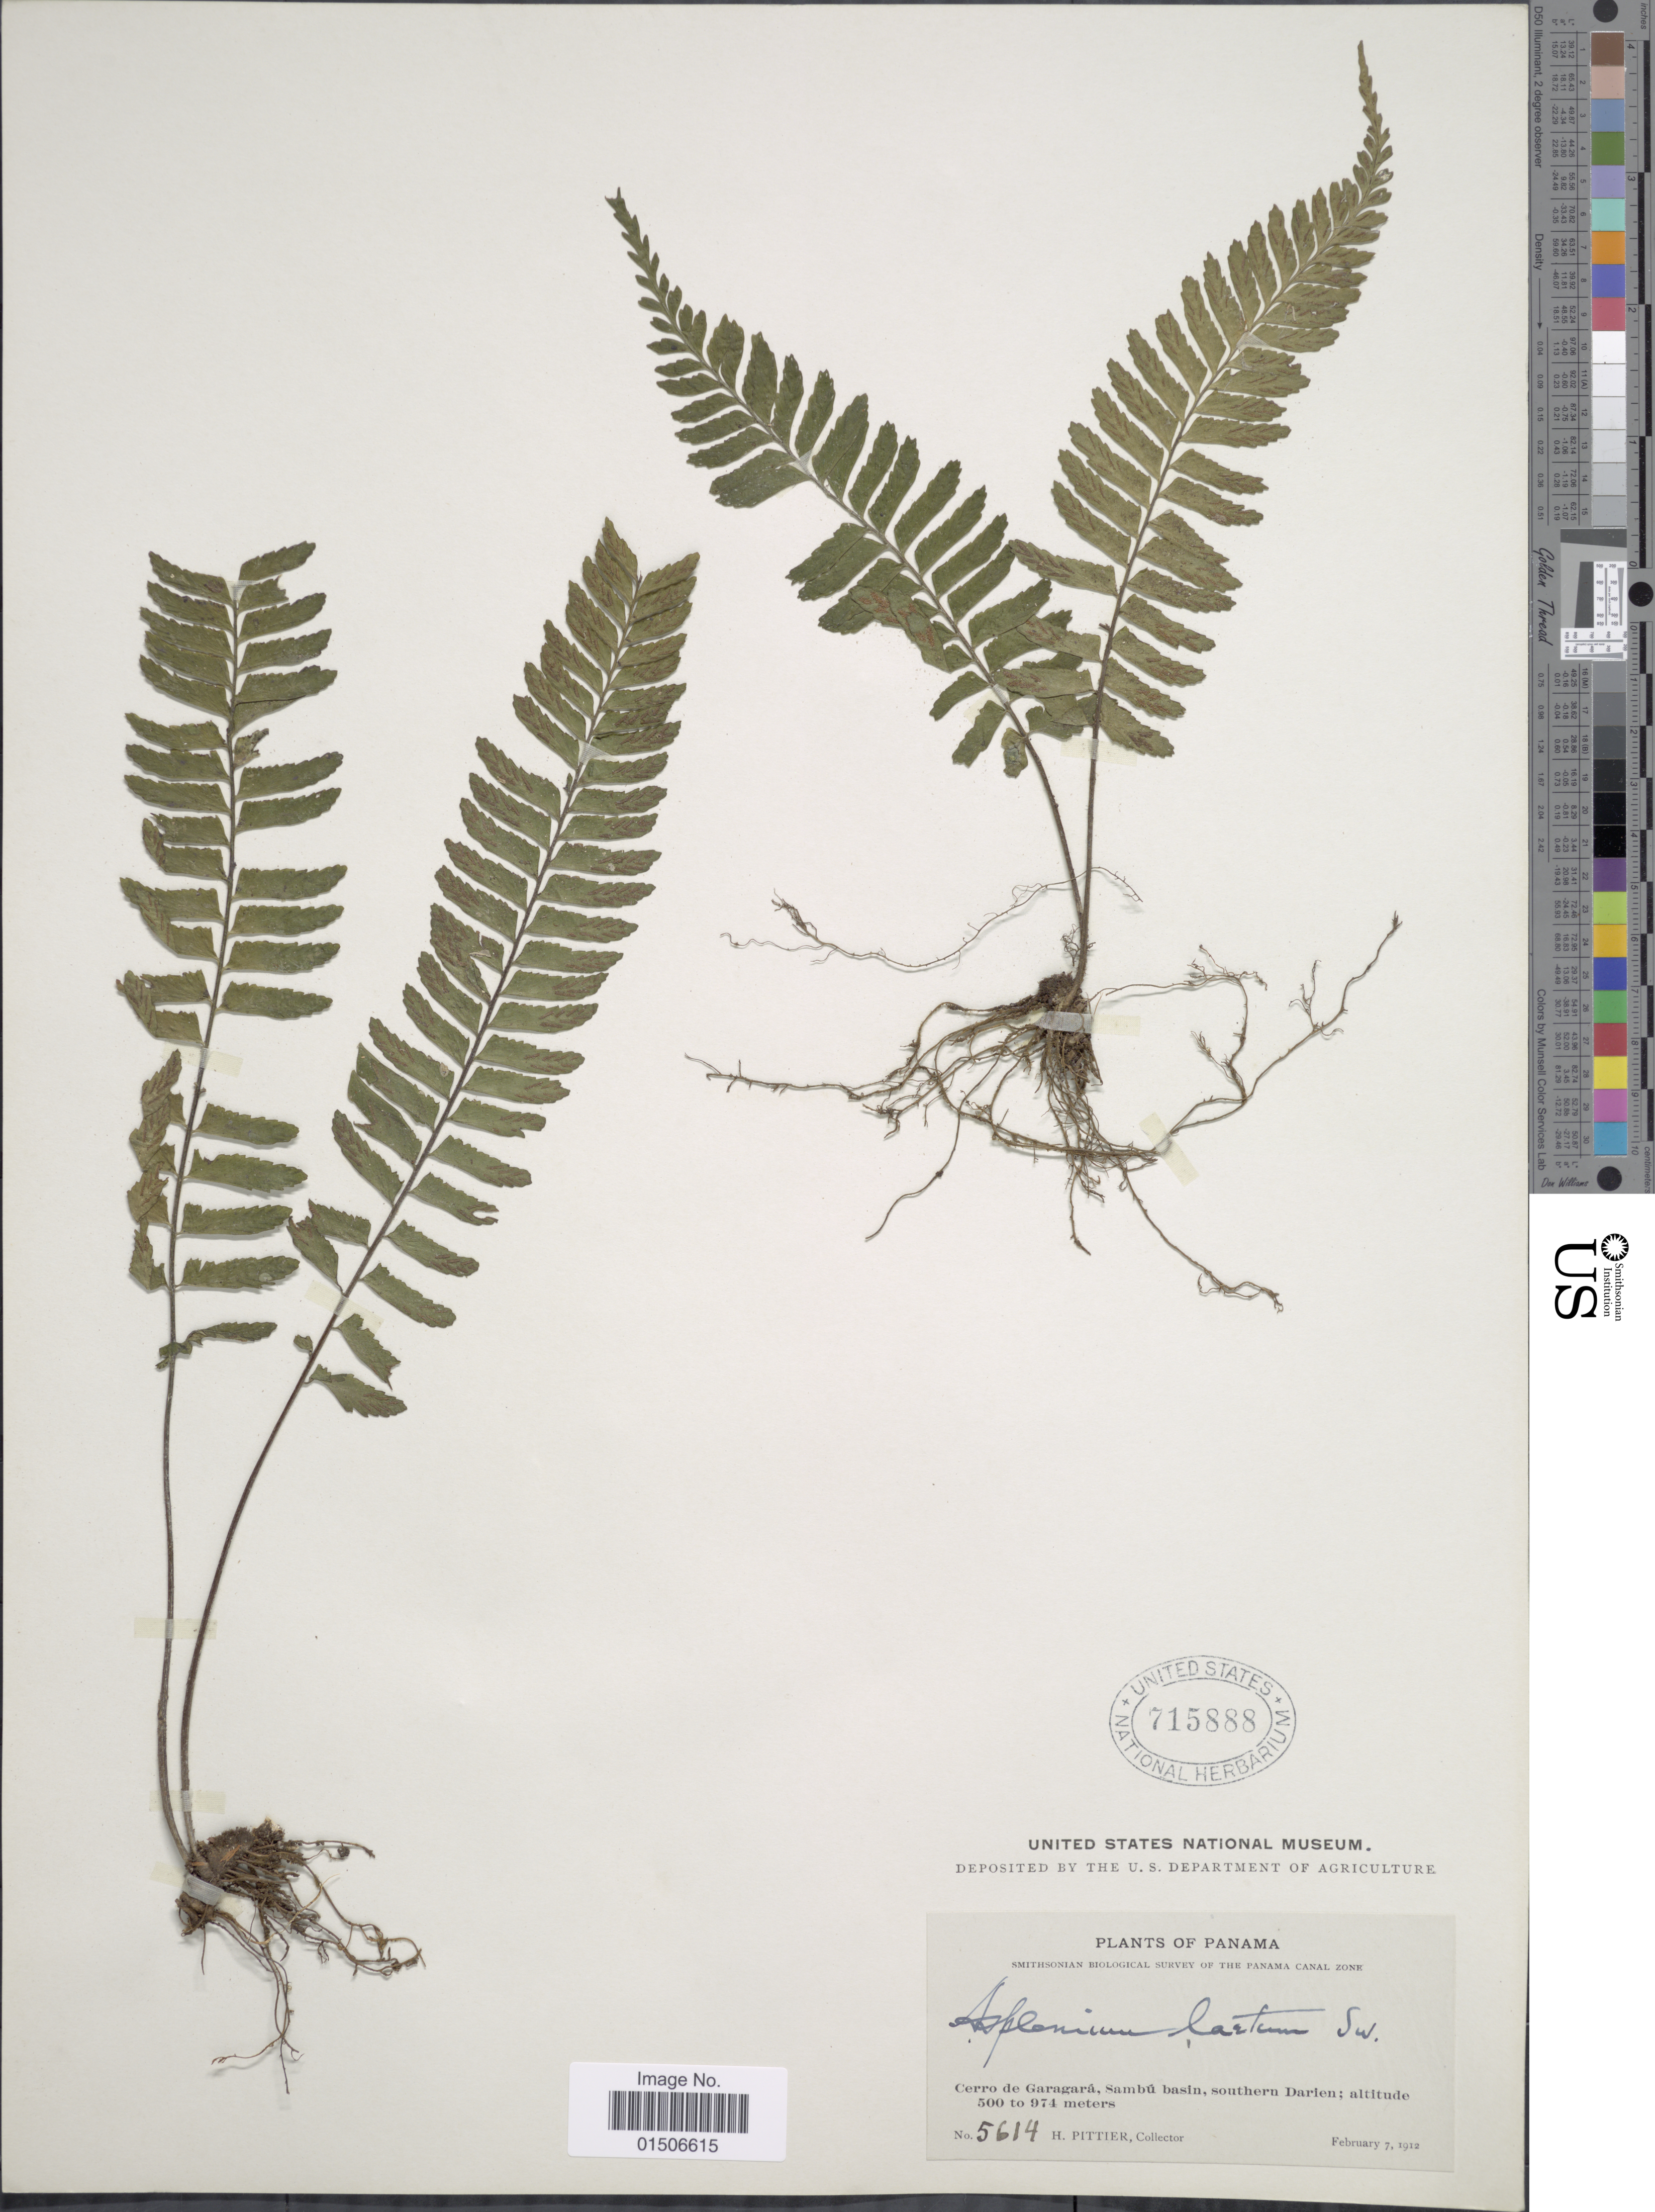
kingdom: Plantae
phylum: Tracheophyta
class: Polypodiopsida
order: Polypodiales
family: Aspleniaceae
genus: Asplenium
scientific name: Asplenium laetum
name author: Sw.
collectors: H. F. Pittier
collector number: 5614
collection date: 1912-02-07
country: Panama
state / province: Darién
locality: Cerro de Garagará, Sambú basin, southern Darien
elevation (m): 500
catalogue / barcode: US 715888